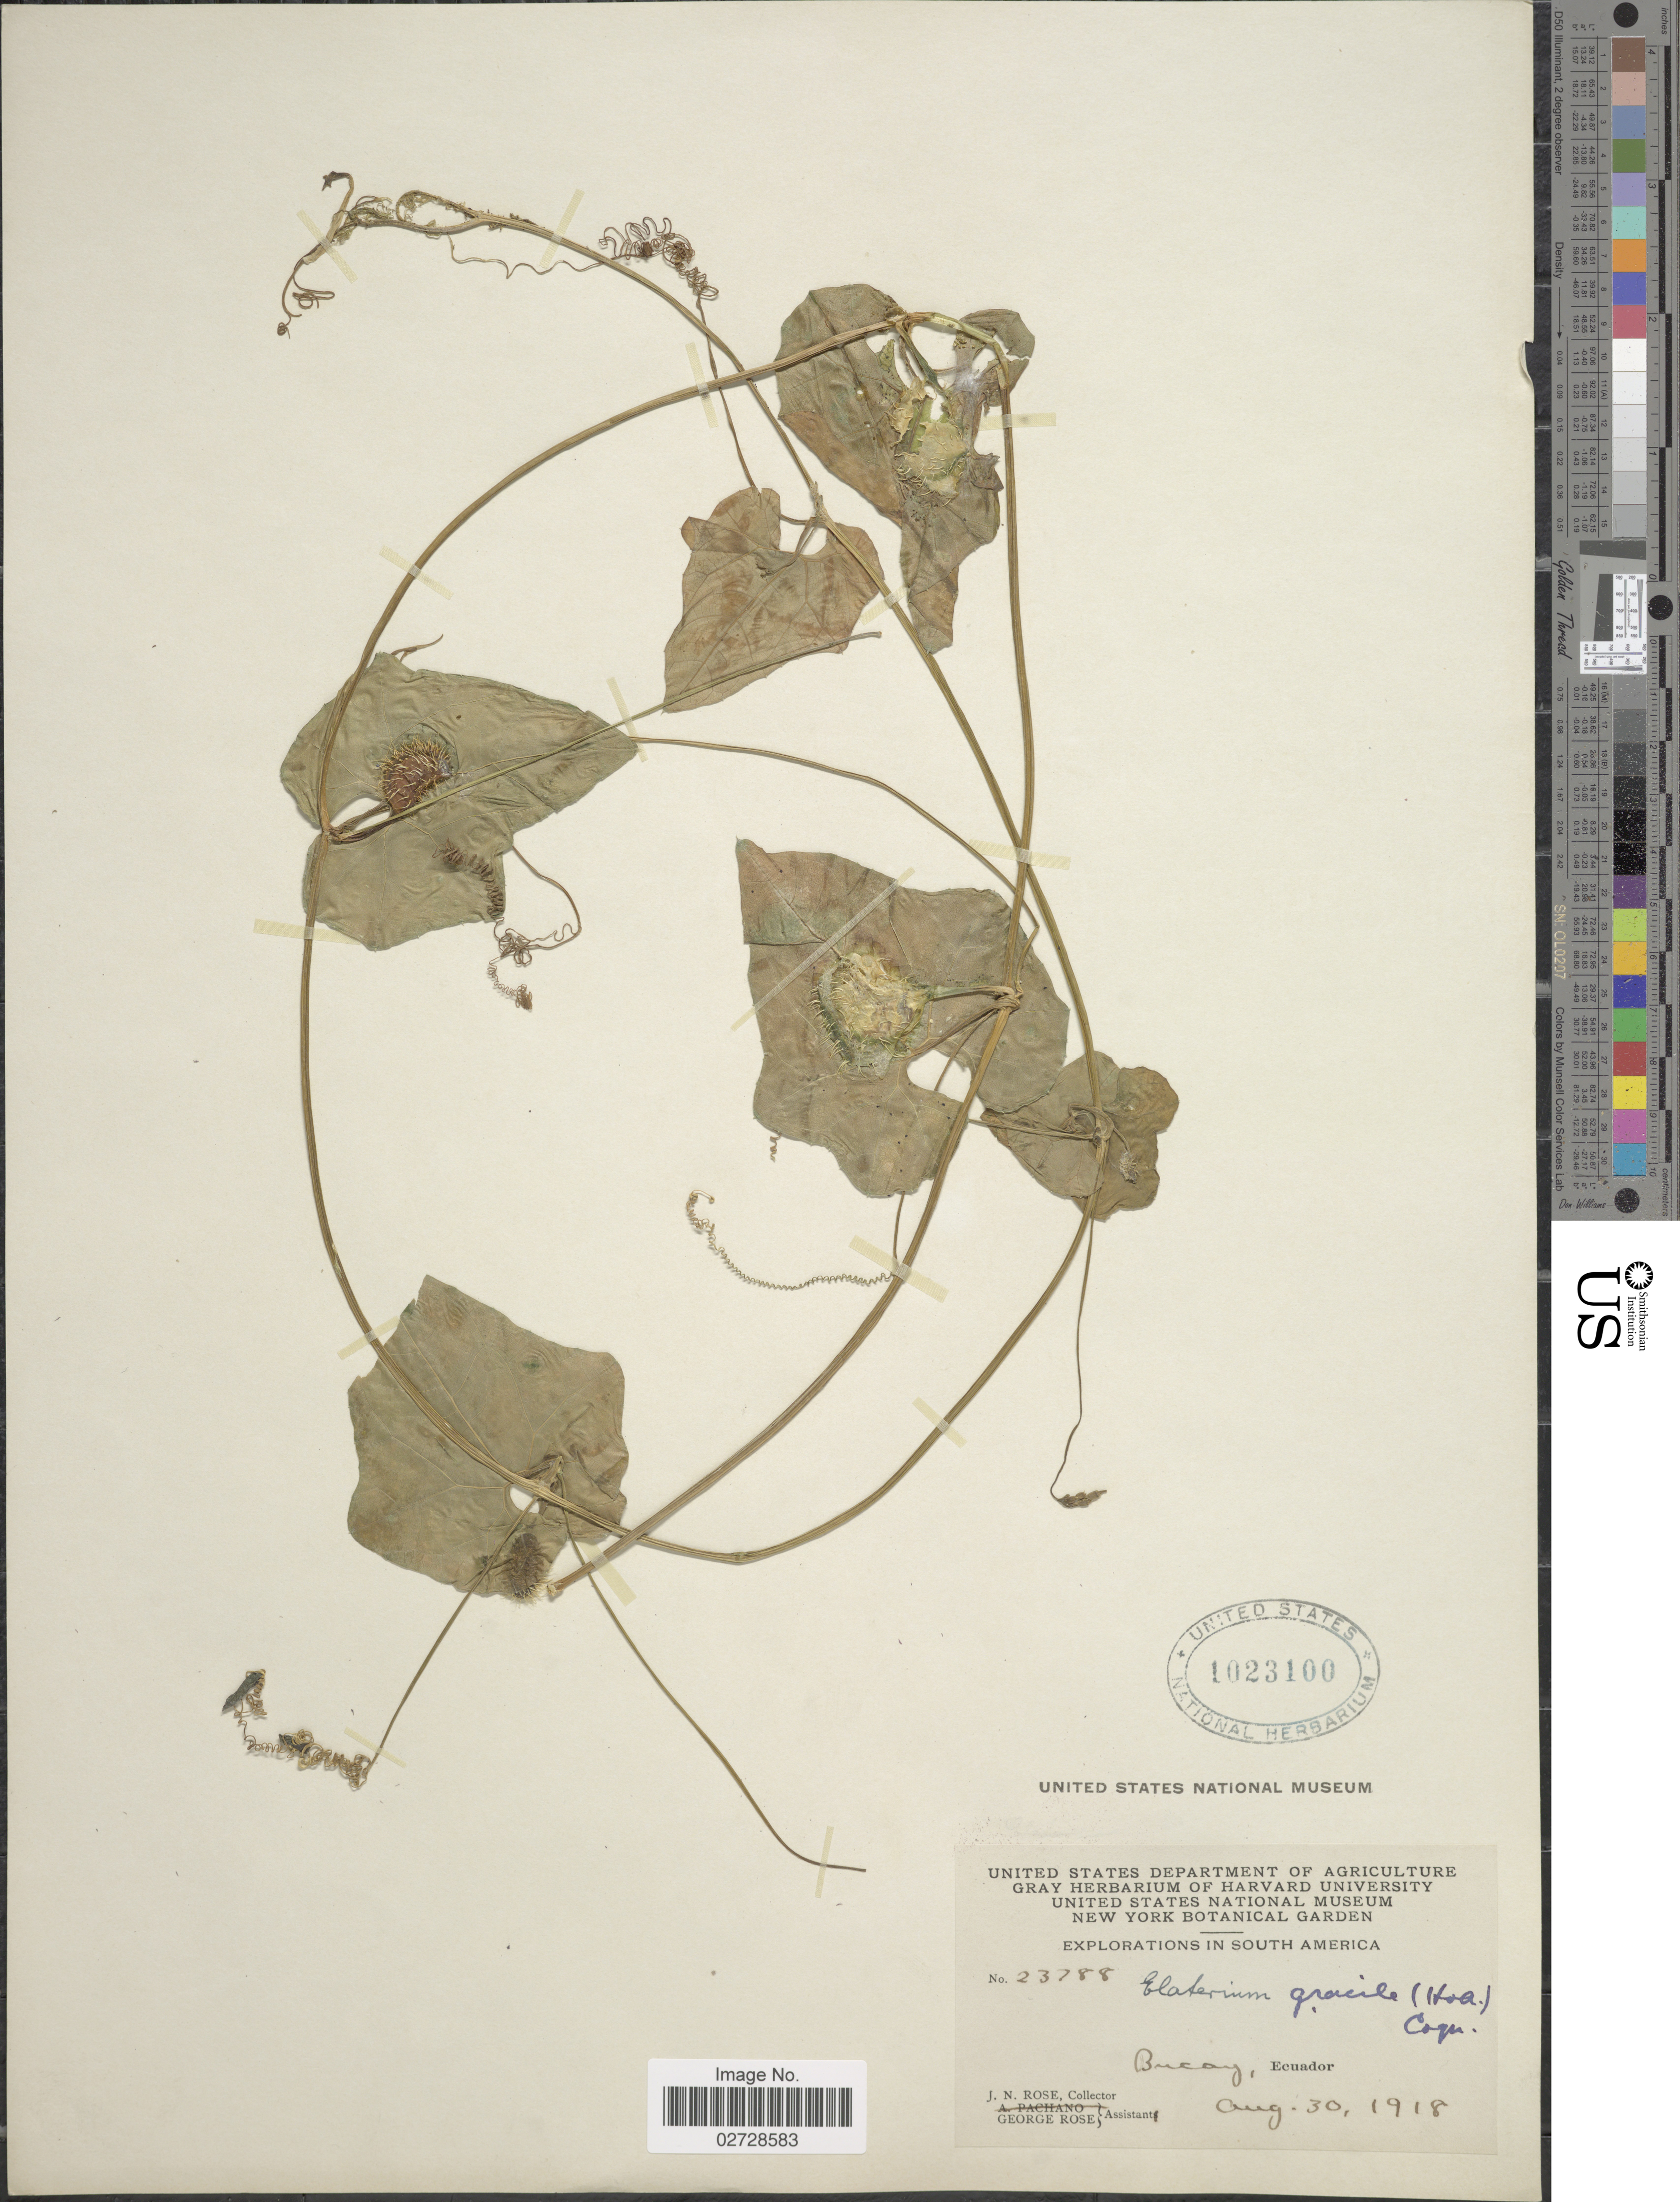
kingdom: Plantae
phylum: Tracheophyta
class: Magnoliopsida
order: Cucurbitales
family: Cucurbitaceae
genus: Cyclanthera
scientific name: Cyclanthera carthagenensis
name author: (Jacq.) H. Schaef. & S.S. Renner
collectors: J. N. Rose & G. Rose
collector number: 23788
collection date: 1918-08-30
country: Ecuador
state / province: Guayas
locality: Bucay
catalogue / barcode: US 1023100